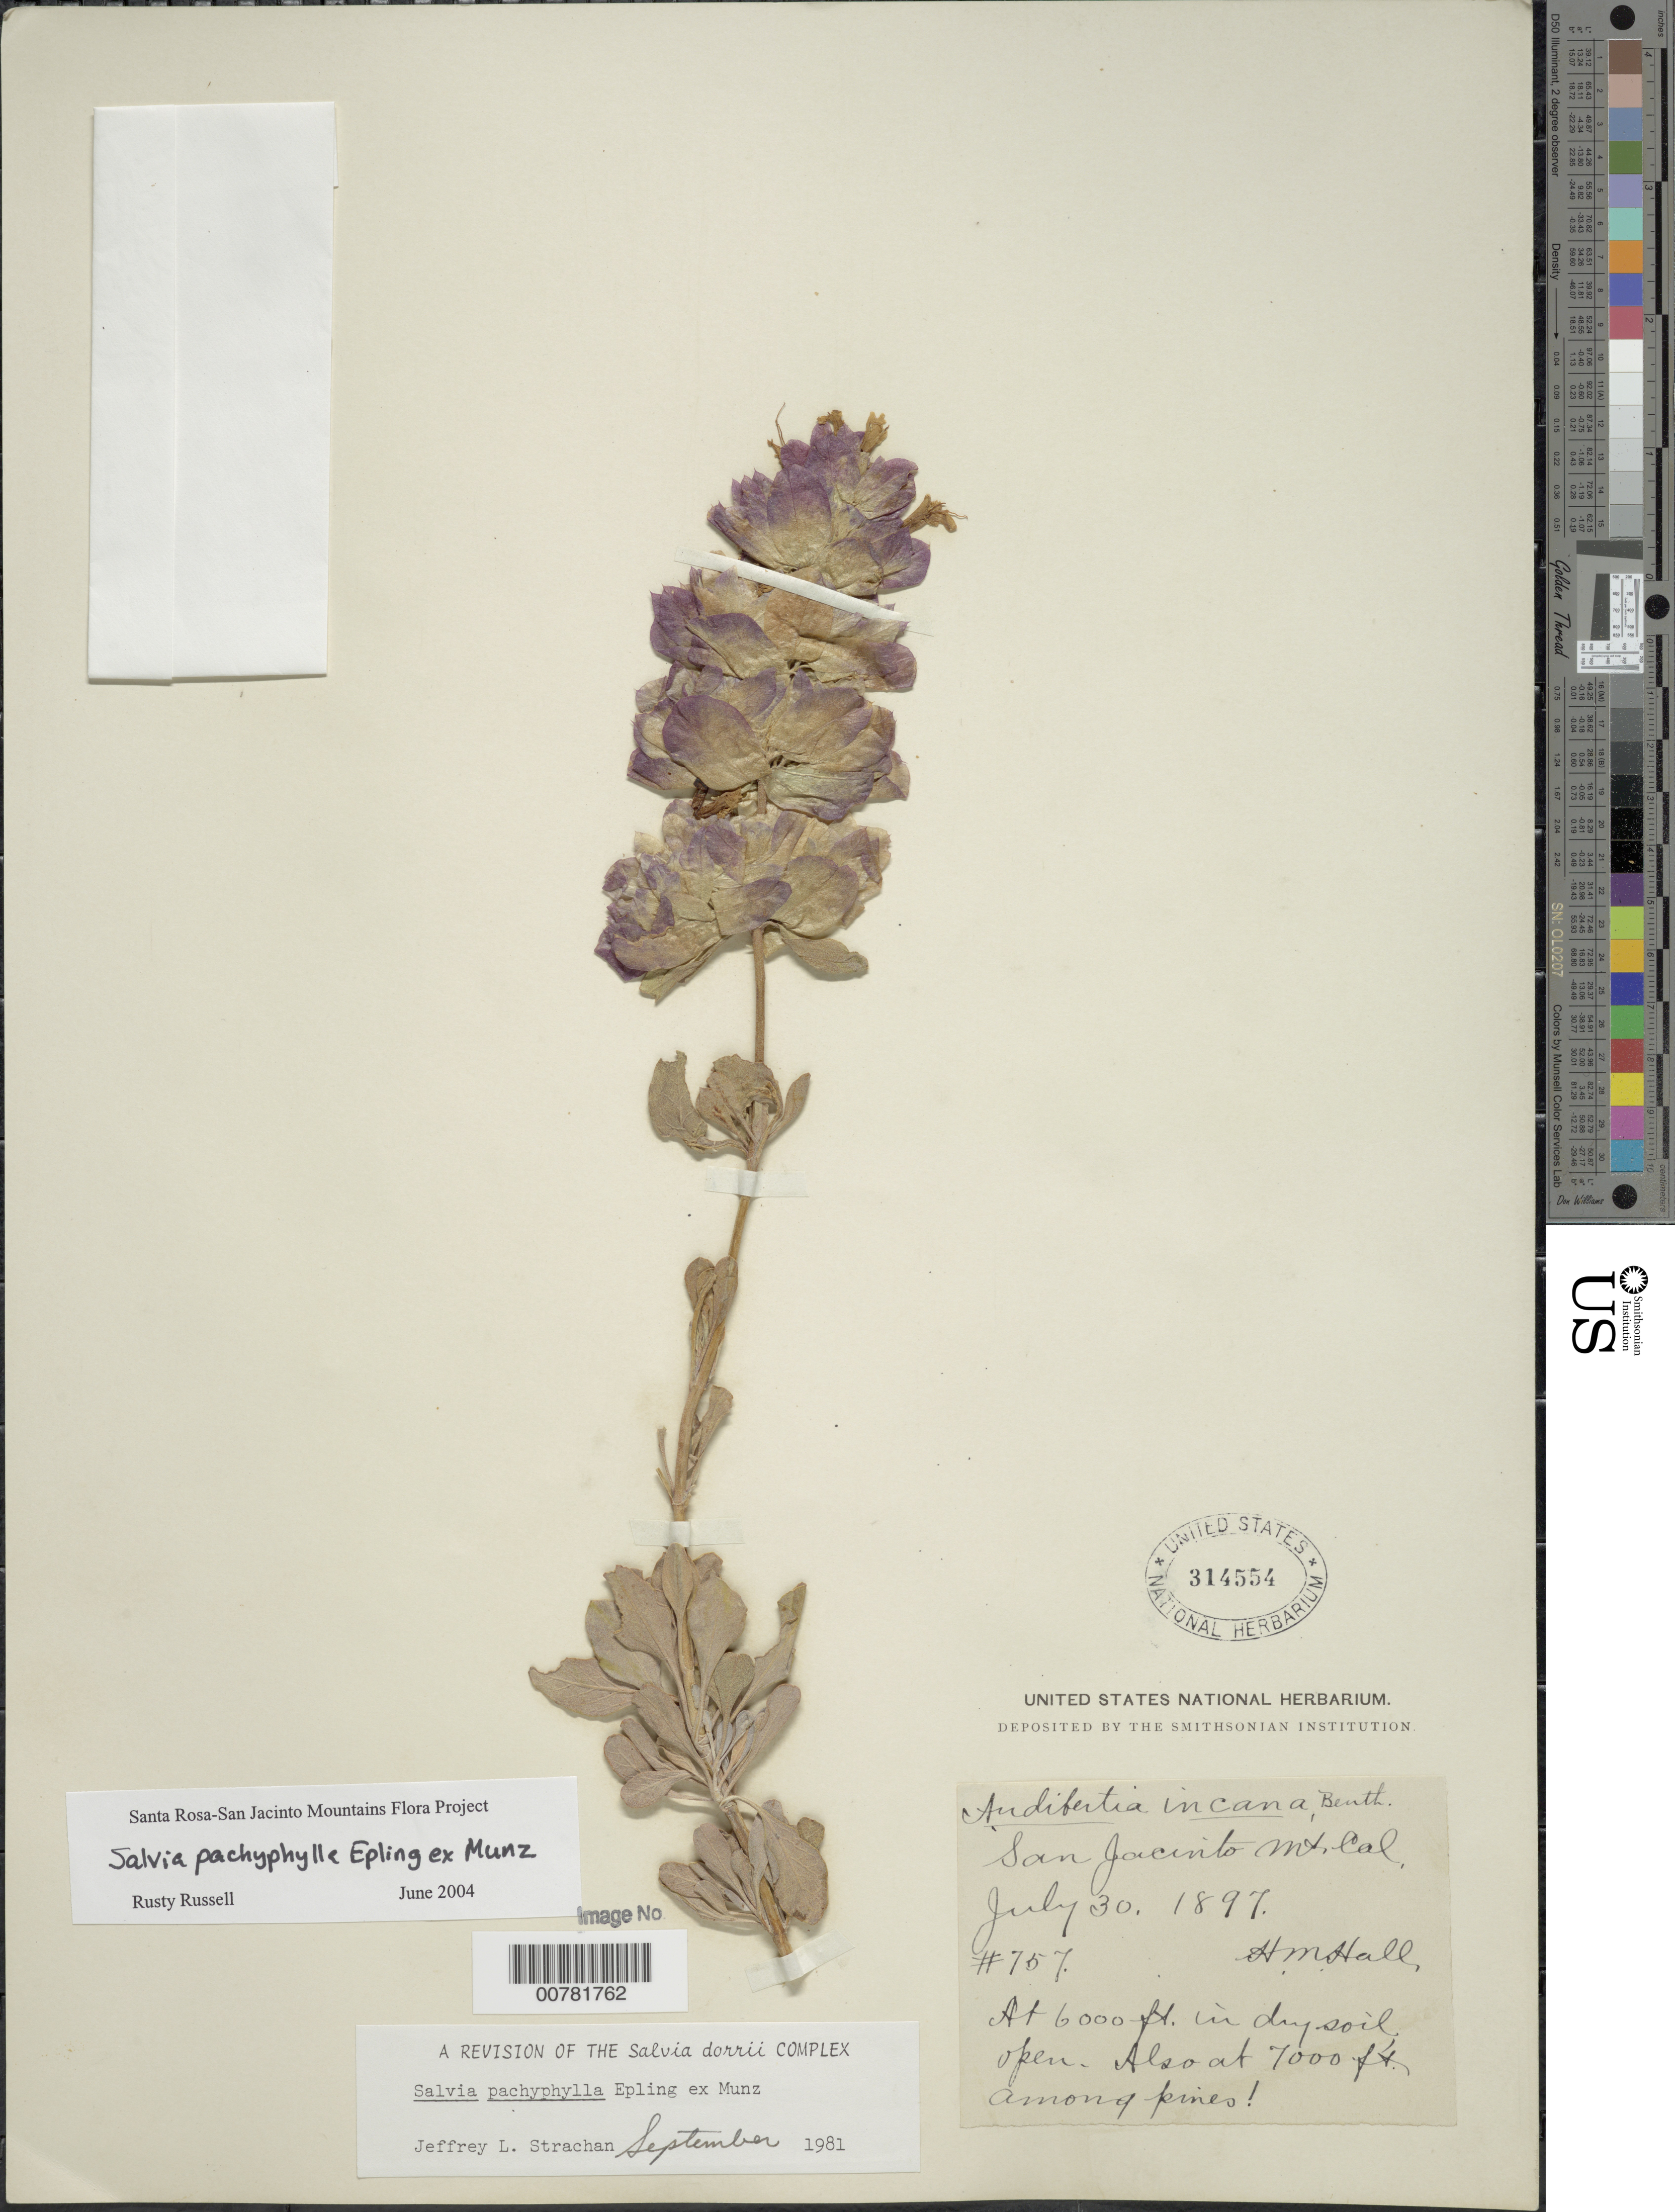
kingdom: Plantae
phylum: Tracheophyta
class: Magnoliopsida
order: Lamiales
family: Lamiaceae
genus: Salvia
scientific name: Salvia pachyphylla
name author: Epling ex Munz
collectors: H. M. Hall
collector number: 757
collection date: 1897-07-30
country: United States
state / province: California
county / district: Riverside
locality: San Jacinto Mt. Cal.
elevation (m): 1829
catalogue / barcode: US 314554